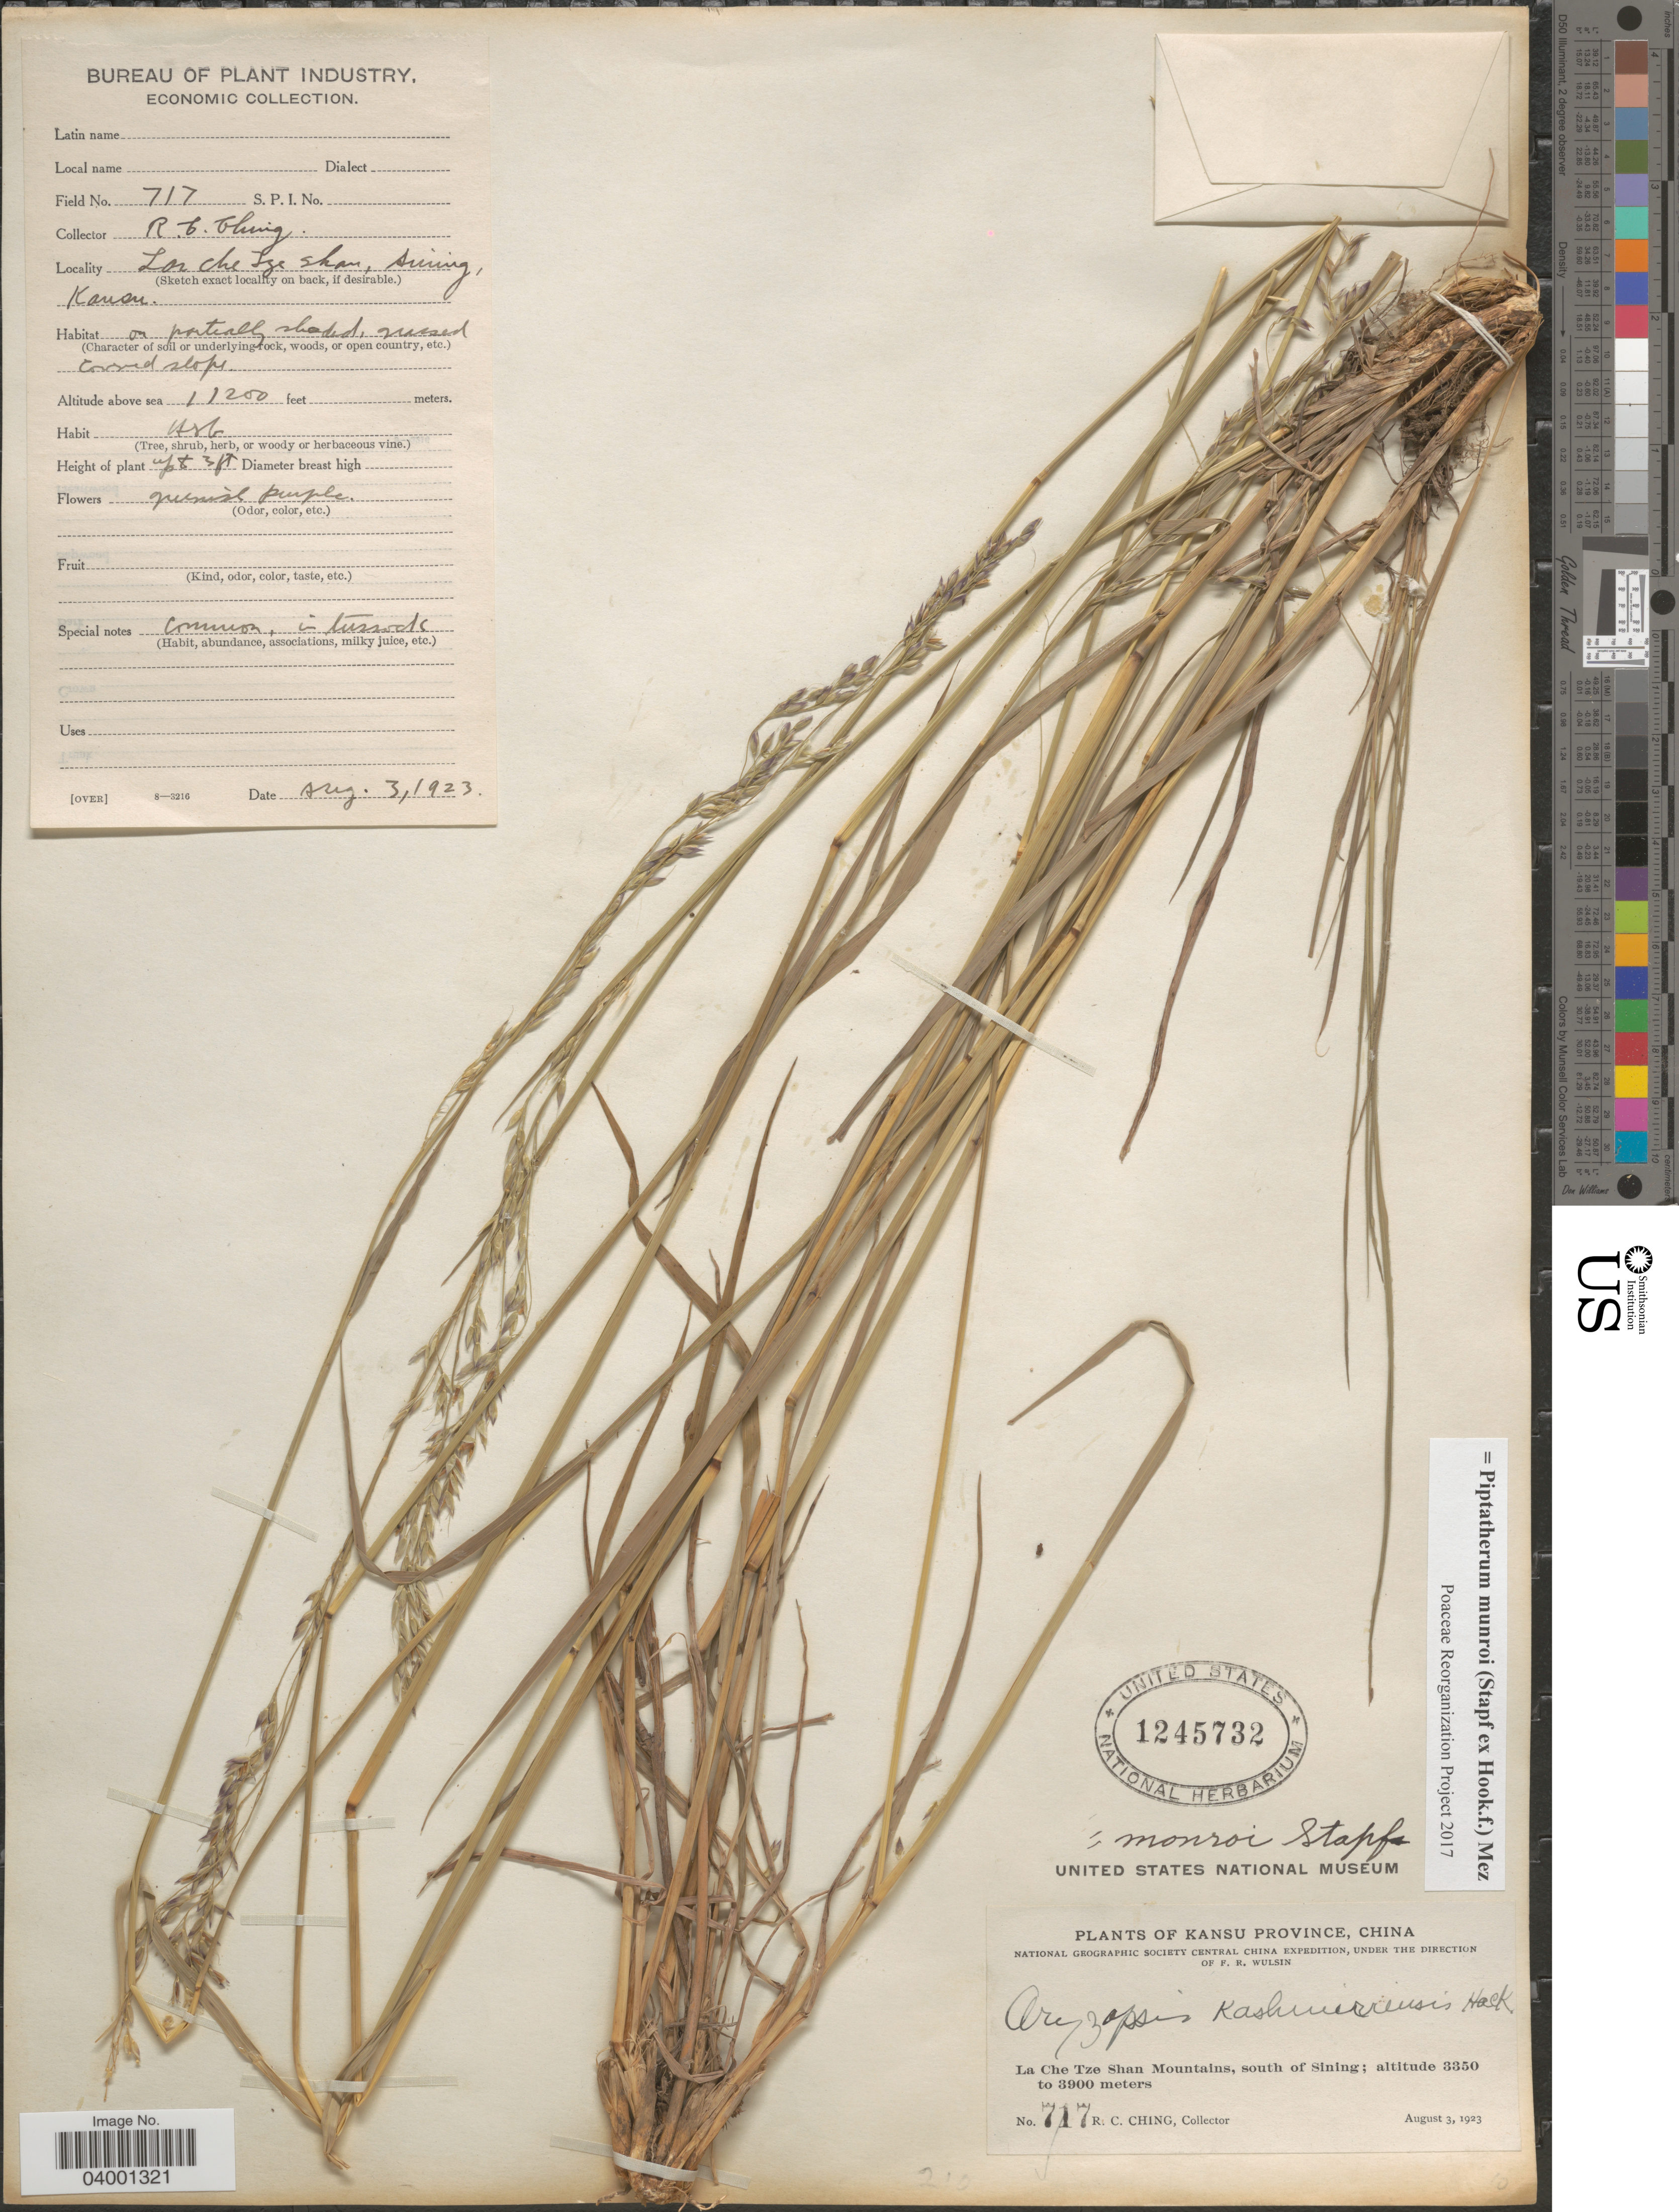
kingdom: Plantae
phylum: Tracheophyta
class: Liliopsida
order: Poales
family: Poaceae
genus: Piptatherum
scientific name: Piptatherum munroi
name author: (Stapf) Mez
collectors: R. C. Ching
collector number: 717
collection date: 1923-08-03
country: China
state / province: Gansu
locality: Kansu Province. La Che Tze Shan Mountains, south of Sining.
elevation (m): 3414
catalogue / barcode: US 1245732